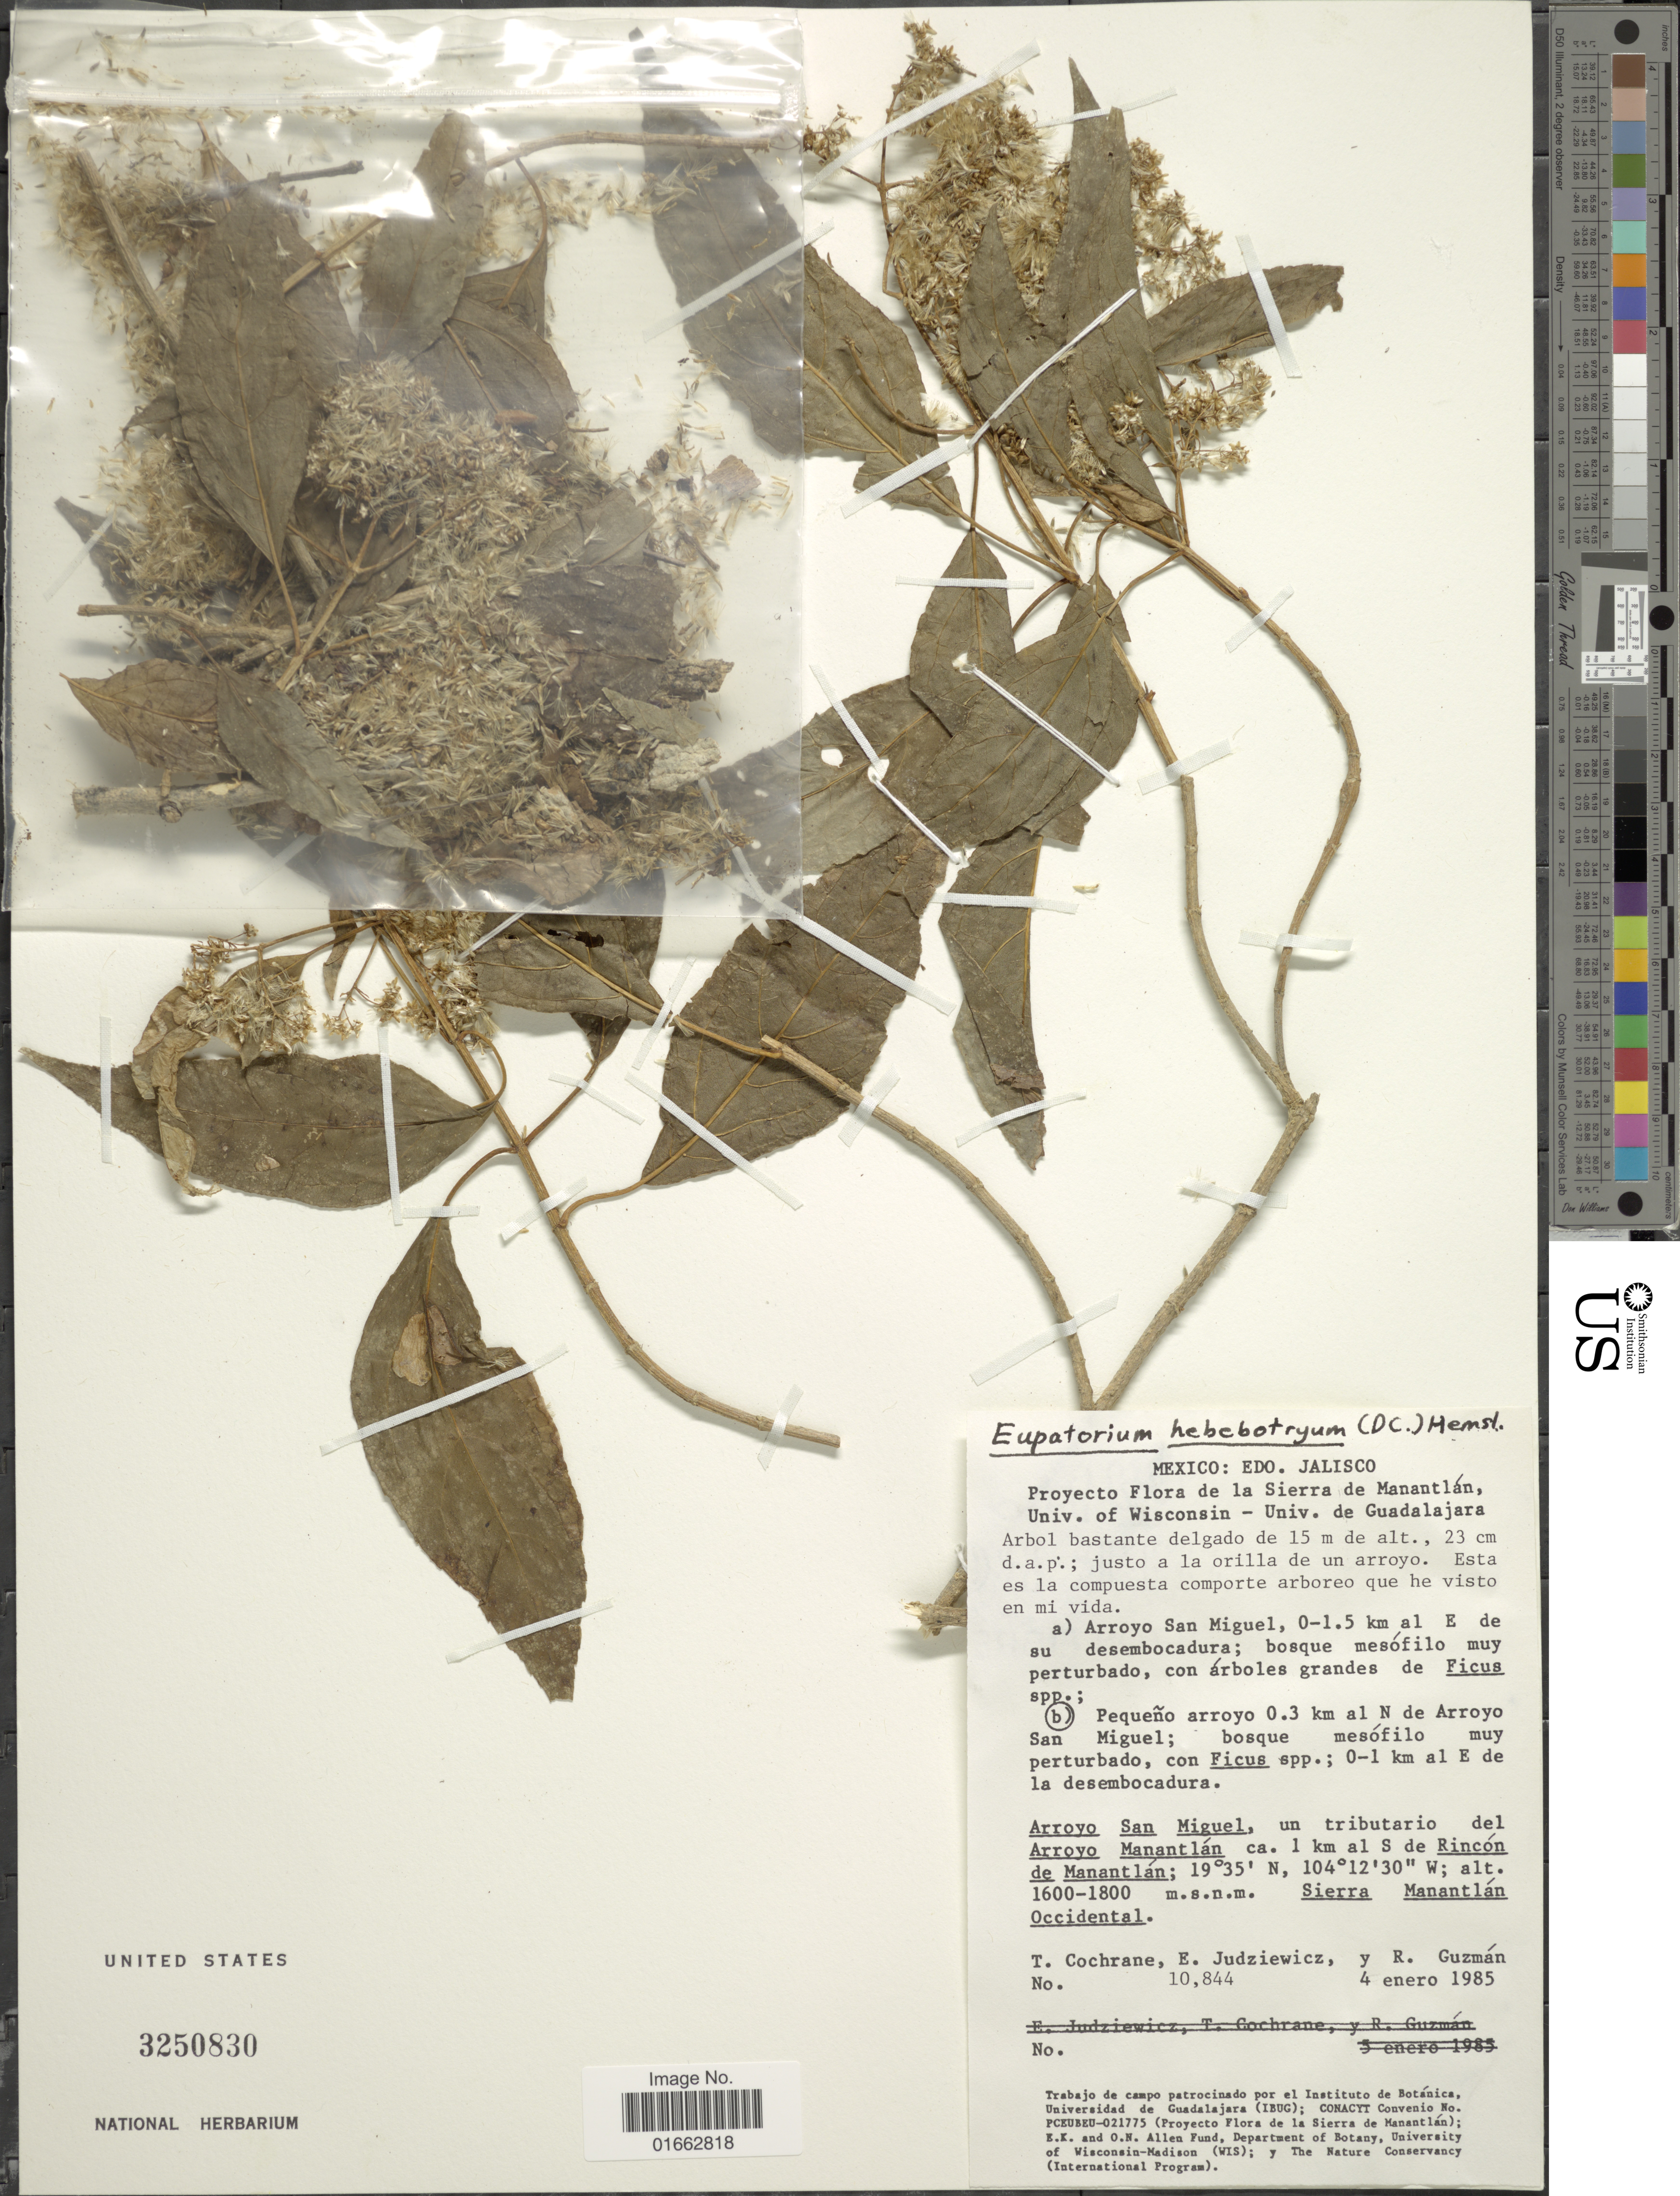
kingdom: Plantae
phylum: Tracheophyta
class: Magnoliopsida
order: Asterales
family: Asteraceae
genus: Critonia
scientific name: Critonia hebebotrya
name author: DC.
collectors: T. Cochrane, E. Judziewicz & R. Guzmán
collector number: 10844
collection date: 1985-01-04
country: Mexico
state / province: Jalisco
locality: De la Sierra de Manantlán Univ. of Wisconsin - Univ. de Guadalajara, Pequeño arroyo 0.3 km al N de Arroyo San Miguel; bosque mesófilo muy perturbado, con Ficus spp.; 0-1 km al E de la desembocadura, Arroyo San Miguel, un tributario del Arroyo Manantlán ca. 1 km al S de Rincón de Manantlám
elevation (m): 1600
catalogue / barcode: US 3250830